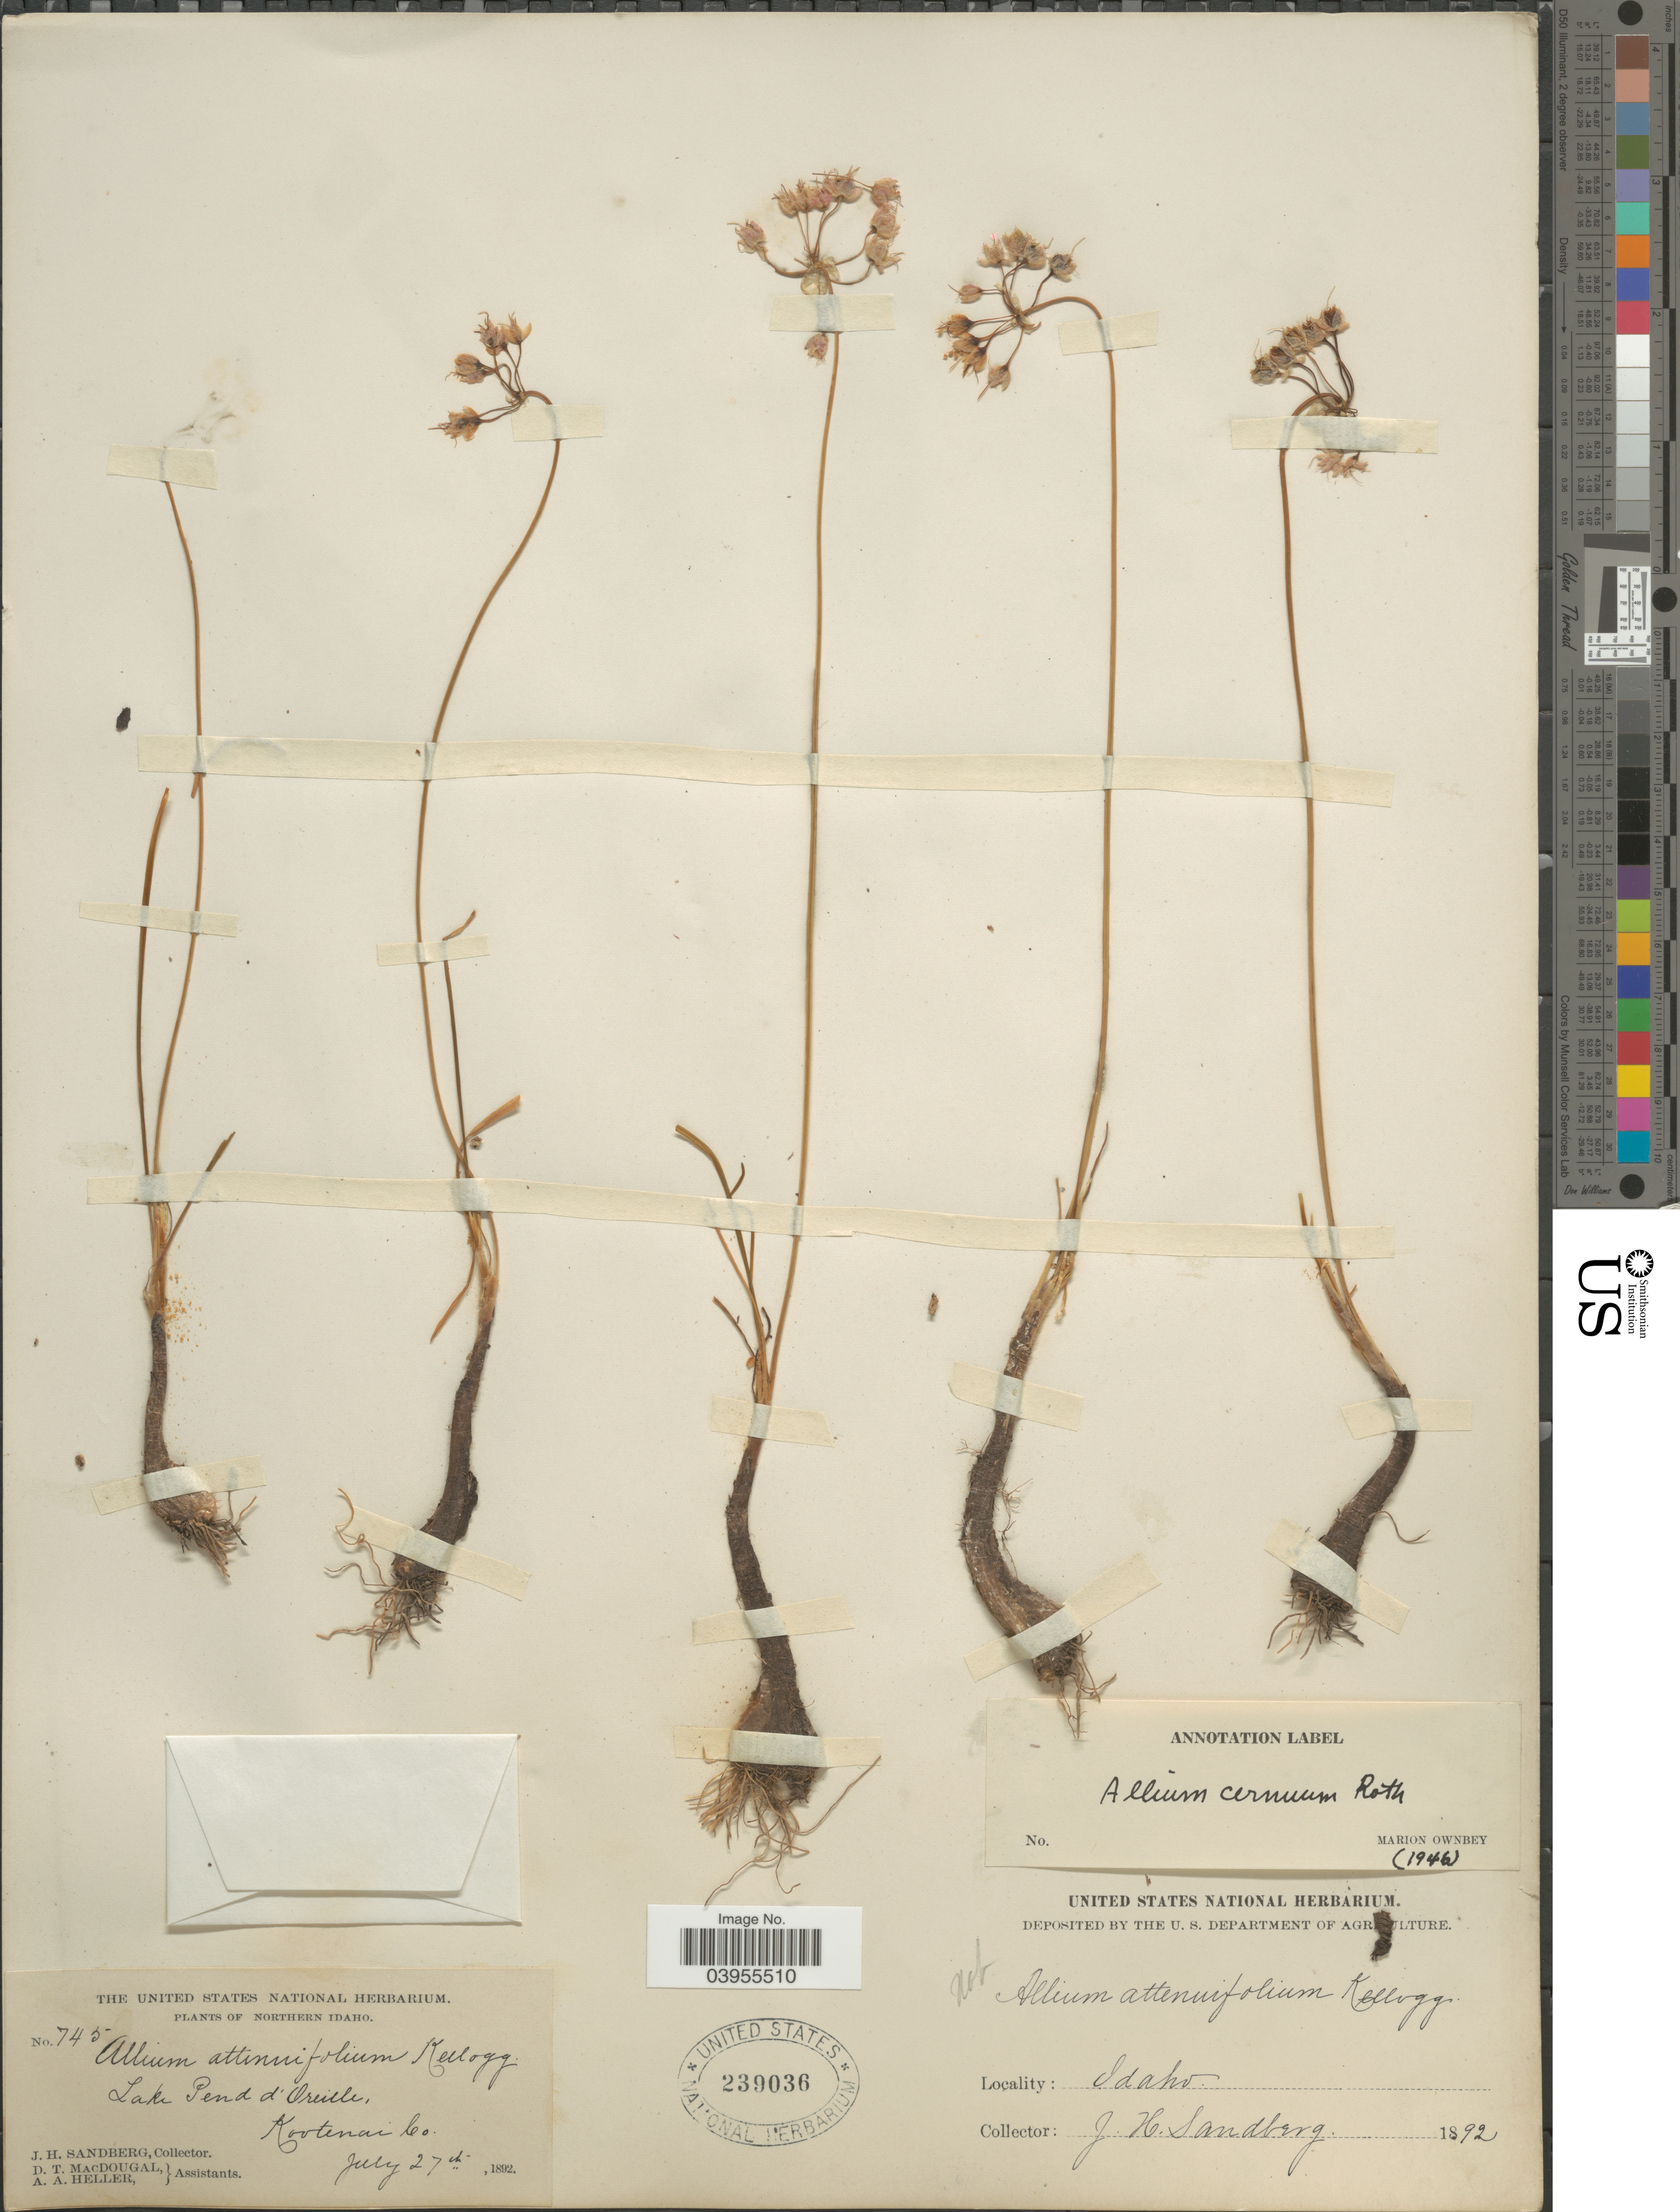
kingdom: Plantae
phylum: Tracheophyta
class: Liliopsida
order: Asparagales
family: Amaryllidaceae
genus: Allium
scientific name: Allium cernuum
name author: Roth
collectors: J. H. Sandberg, D. T. MacDougal & A. A. Heller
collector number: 745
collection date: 1892-07-27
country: United States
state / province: Idaho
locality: Northern Idaho. Lake Pend d'Oreille, Kootenai Co.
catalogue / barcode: US 239036